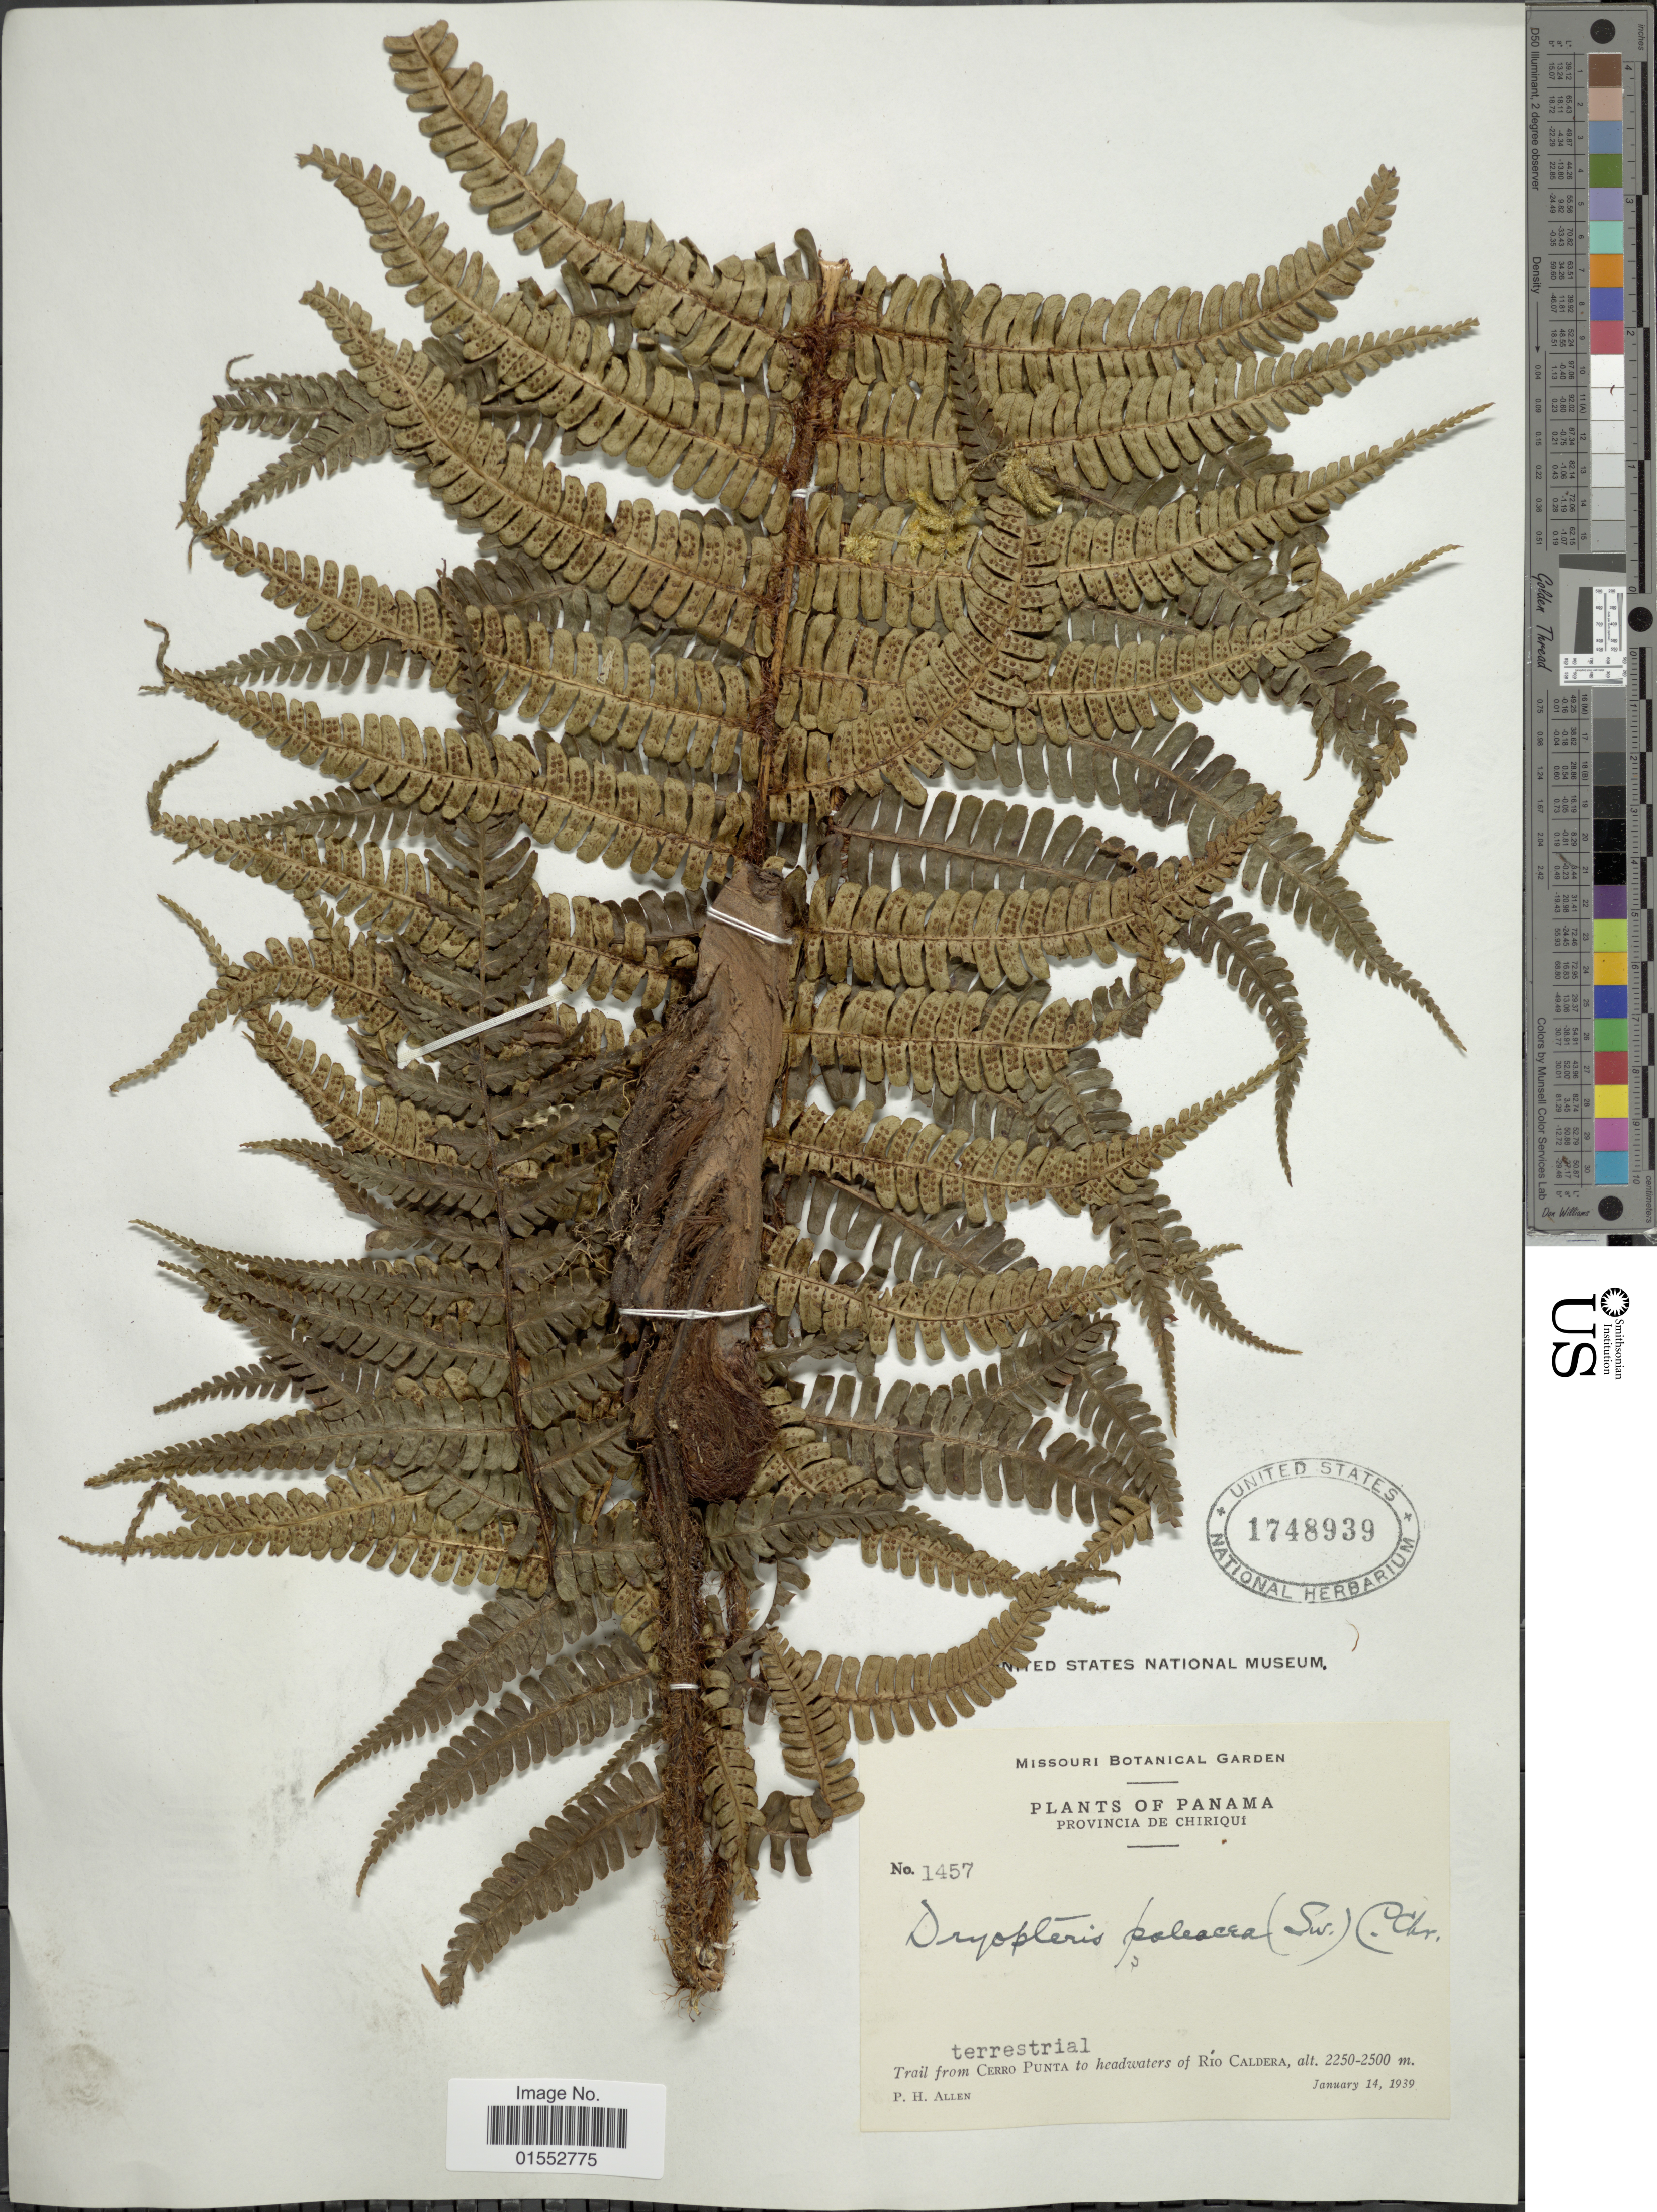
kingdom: Plantae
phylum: Tracheophyta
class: Polypodiopsida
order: Polypodiales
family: Dryopteridaceae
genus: Dryopteris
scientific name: Dryopteris wallichiana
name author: (Spreng.) Hyl.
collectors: P. H. Allen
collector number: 1457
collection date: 1939-01-14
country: Panama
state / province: Chiriqui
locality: Trail from Cerro Punta to headwaters of Rio Caldera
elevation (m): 2250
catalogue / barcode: US 1748939